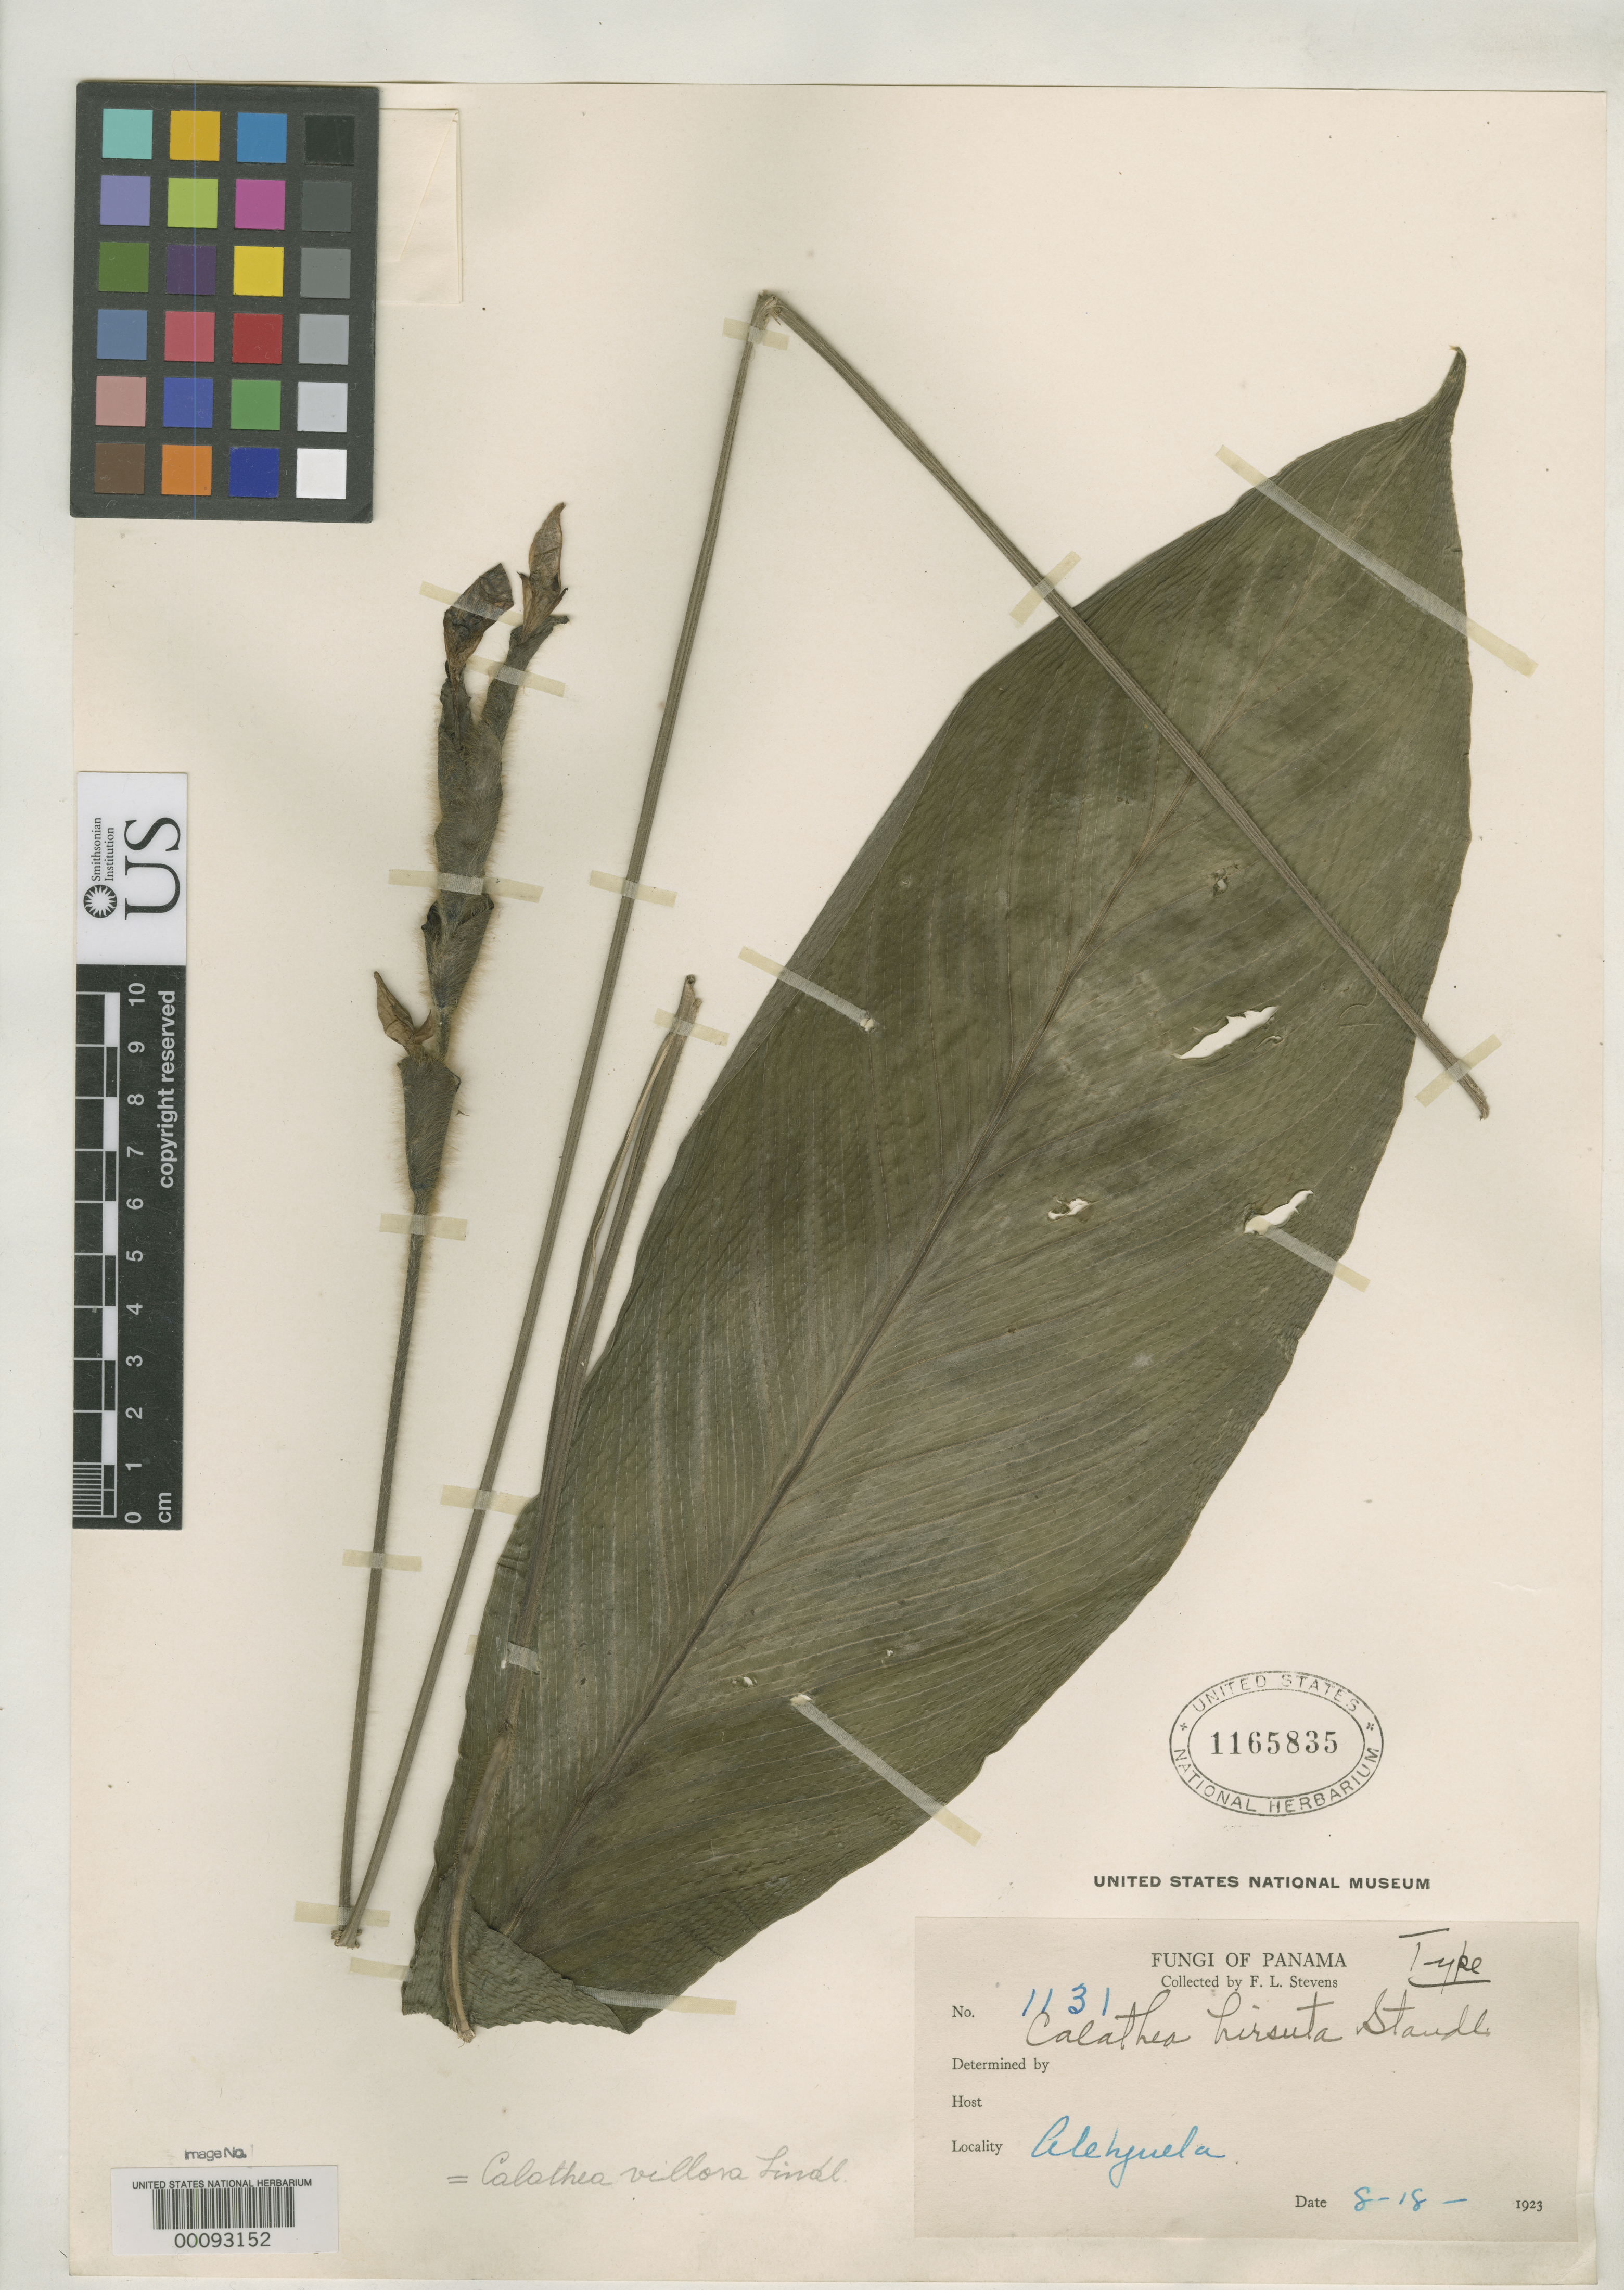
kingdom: Plantae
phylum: Tracheophyta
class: Liliopsida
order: Zingiberales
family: Marantaceae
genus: Calathea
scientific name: Calathea hirsuta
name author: Standl.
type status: Holotype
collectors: F. L. Stevens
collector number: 1131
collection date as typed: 18 Aug 1923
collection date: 1923-08-18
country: Panama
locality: Alajuela.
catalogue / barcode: US 1165835